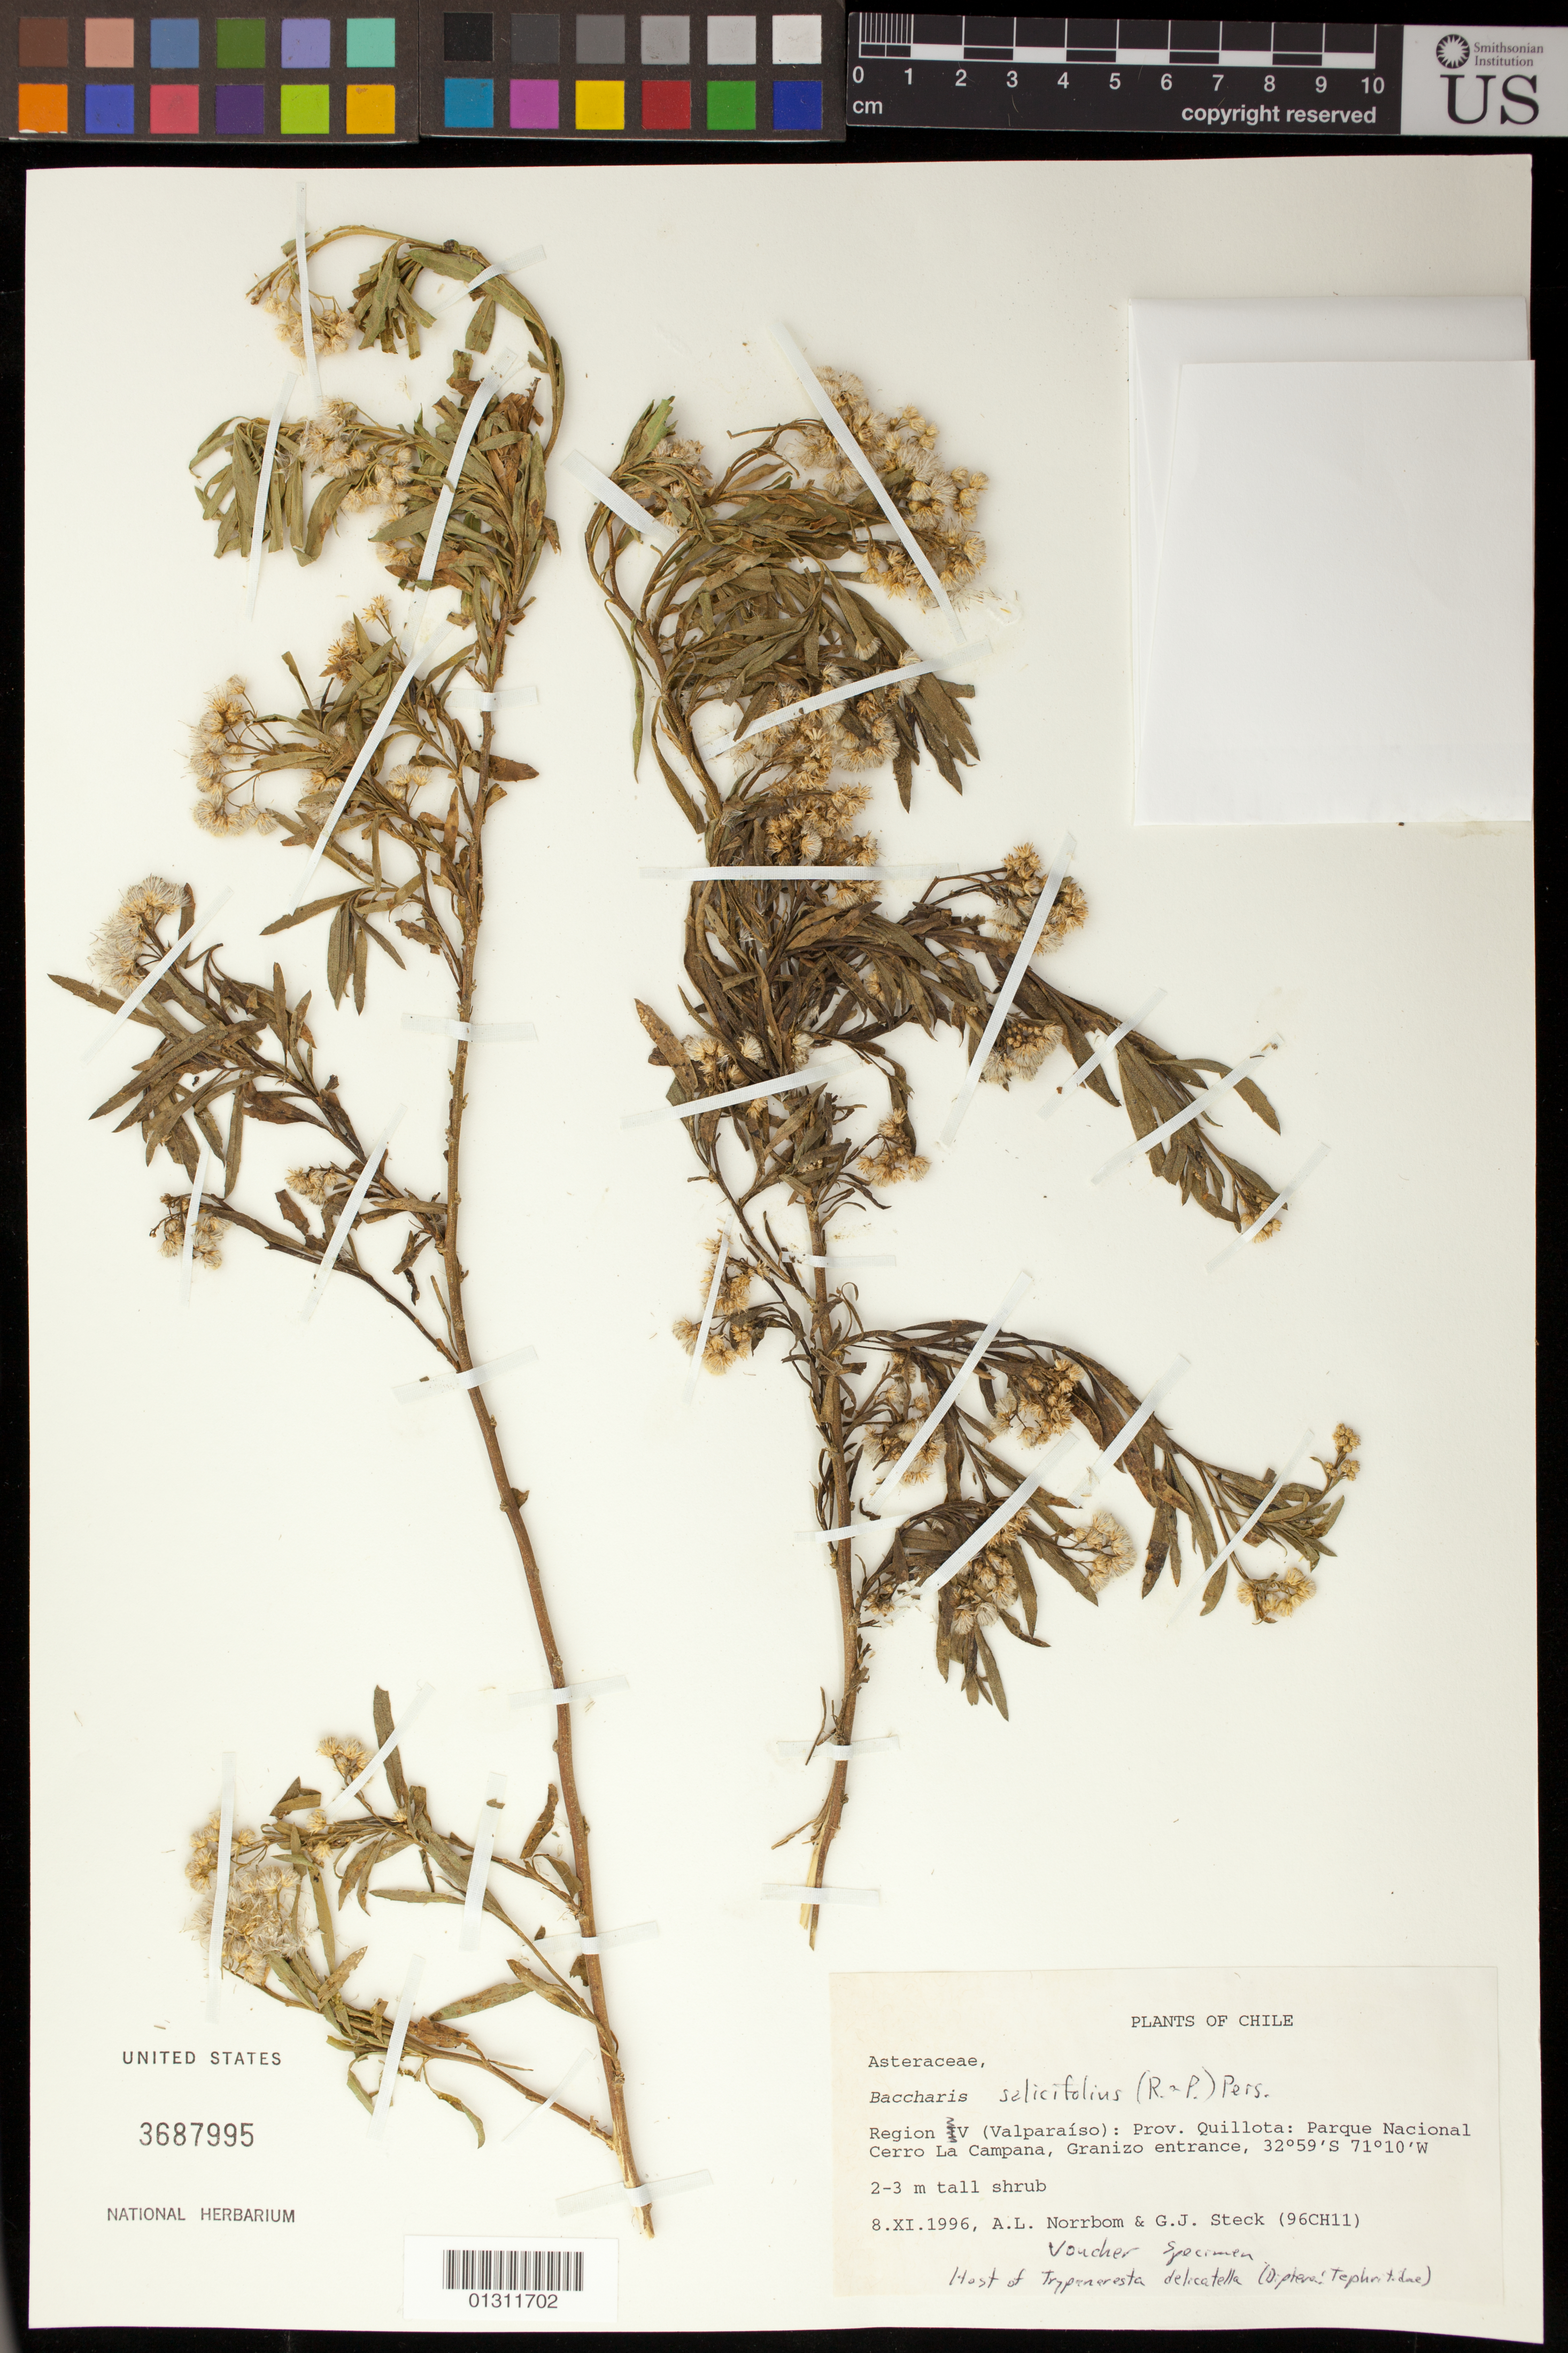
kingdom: Plantae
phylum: Tracheophyta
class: Magnoliopsida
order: Asterales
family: Asteraceae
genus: Baccharis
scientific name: Baccharis salicifolia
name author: (Ruiz & Pav.) Pers.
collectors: A. L. Norrbom & G. Steck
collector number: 96CH11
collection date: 1996-11-08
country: Chile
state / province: Valparaíso (V)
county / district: Quillota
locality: Parque National Cerro La Campana, Granizo entrance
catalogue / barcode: US 3687995